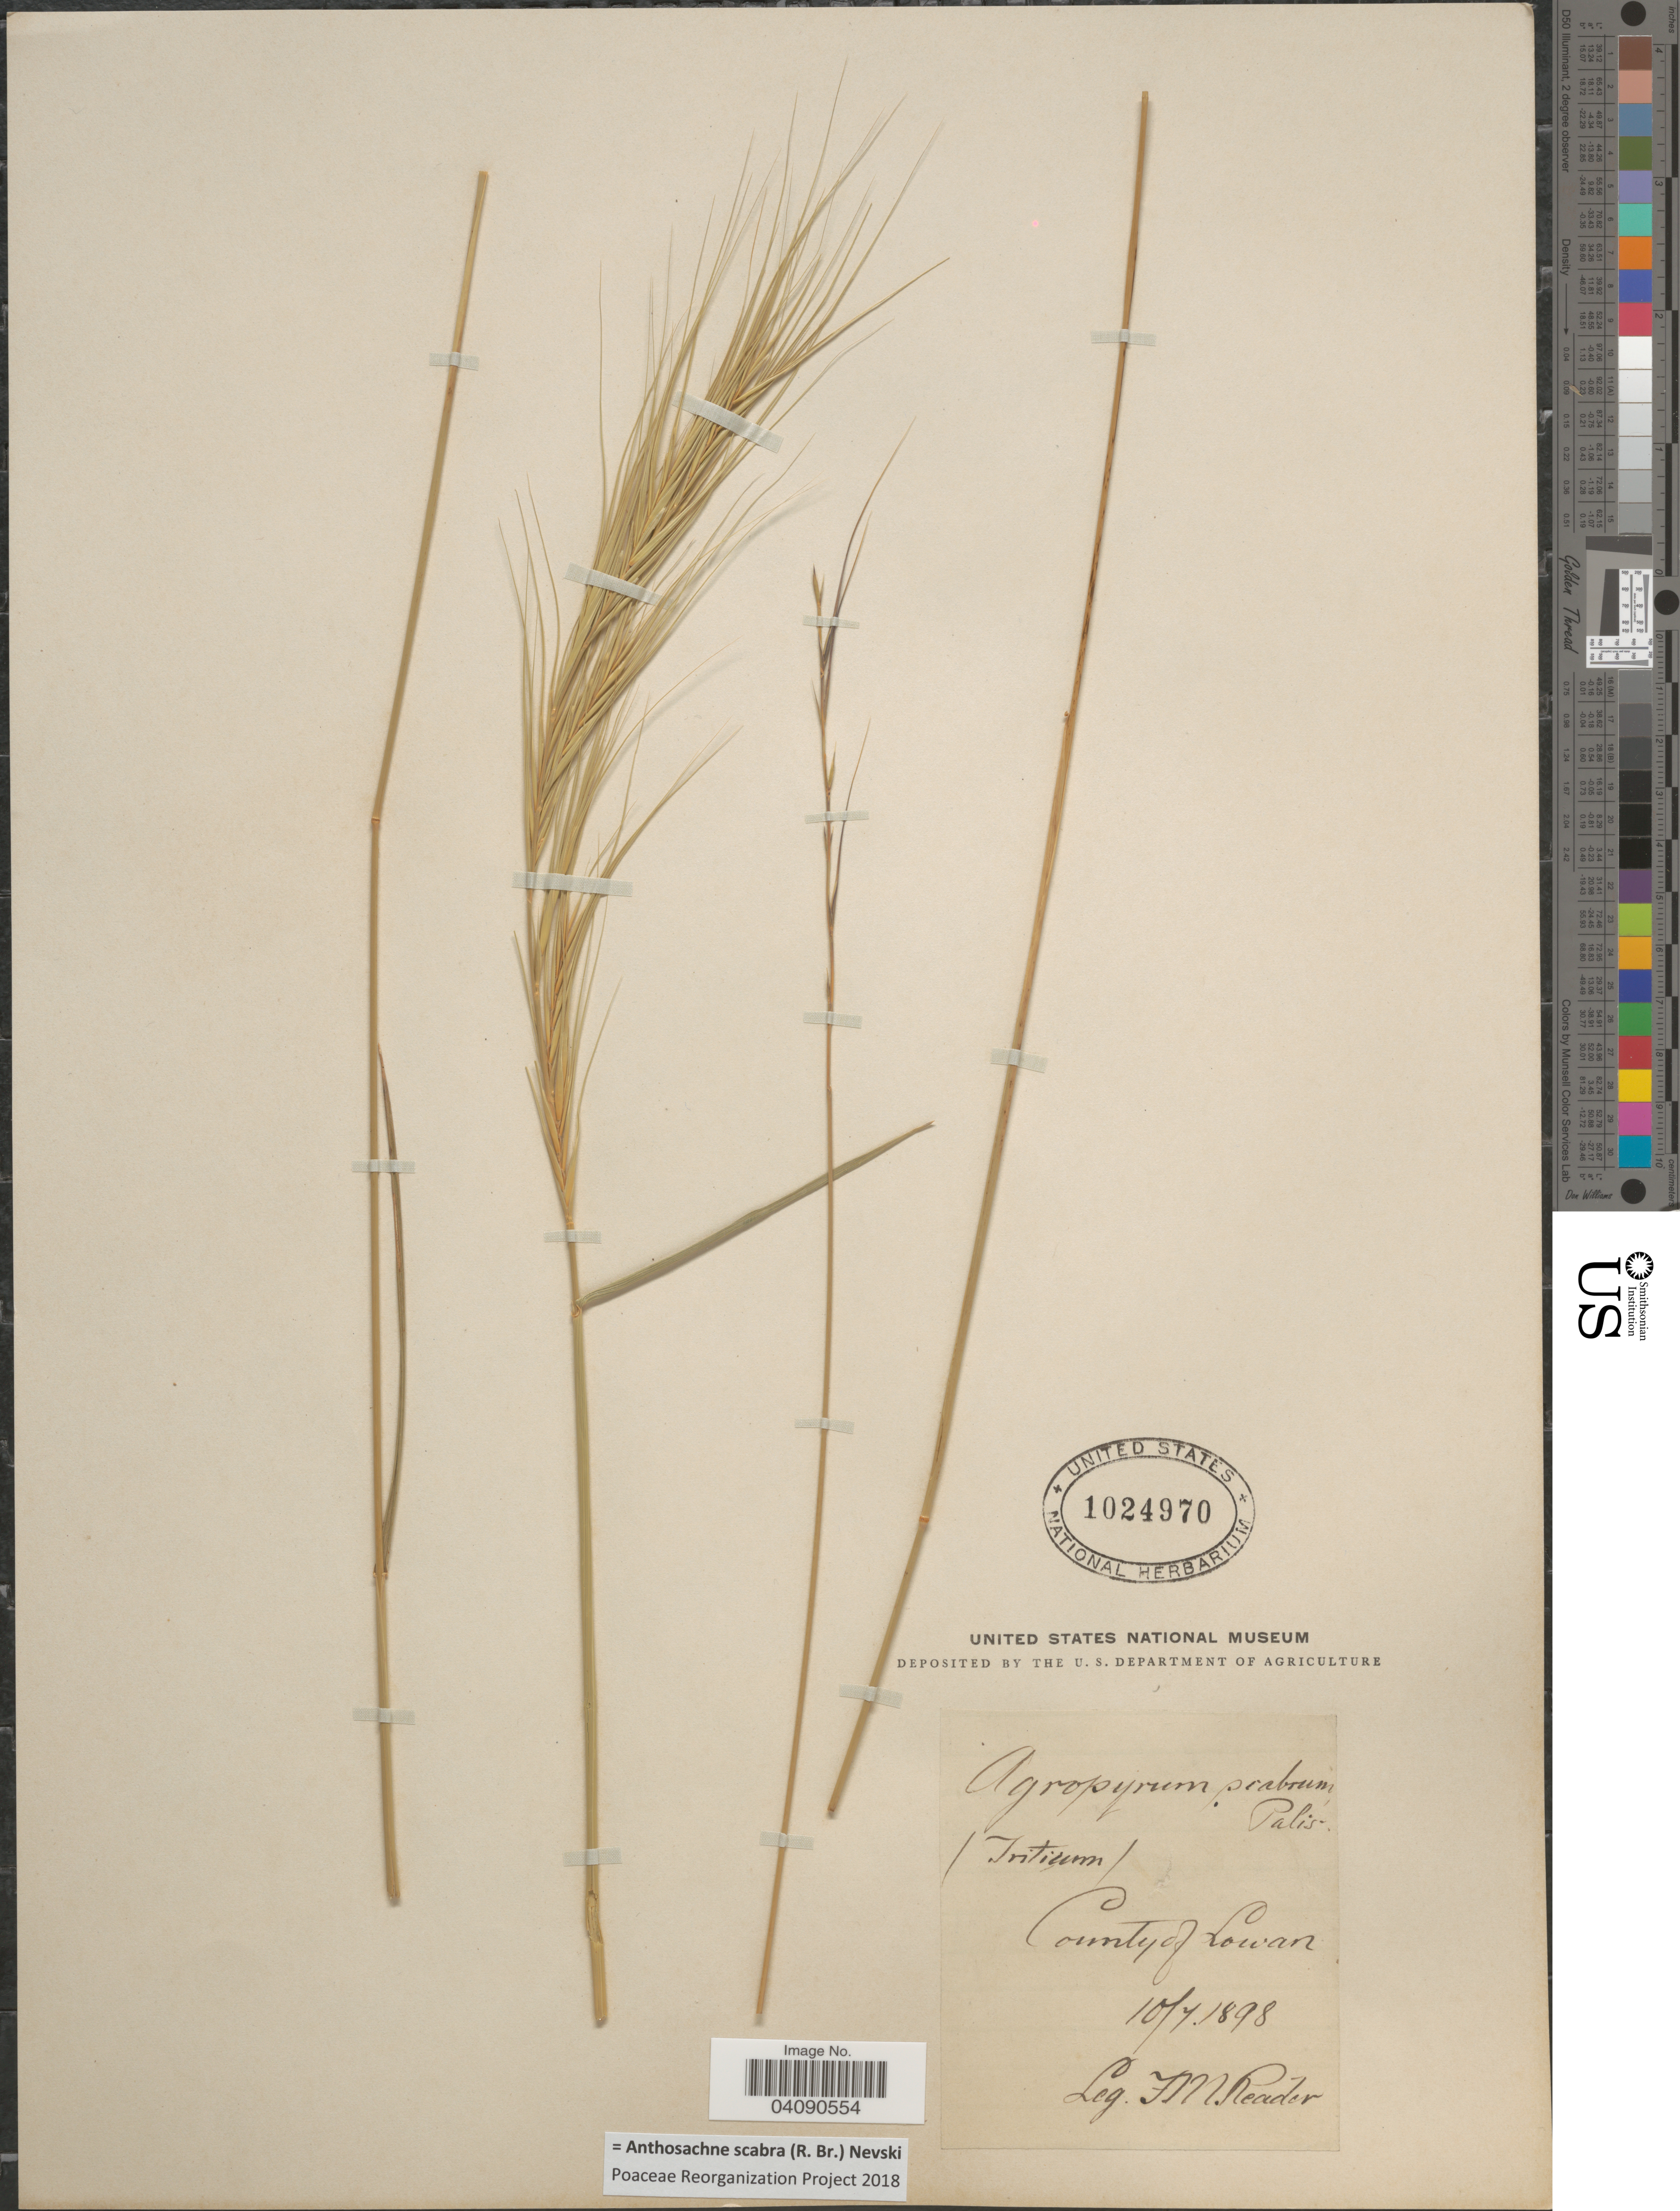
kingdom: Plantae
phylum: Tracheophyta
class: Liliopsida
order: Poales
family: Poaceae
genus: Anthosachne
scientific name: Anthosachne scabra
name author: (R. Br.) Nevski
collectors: F. Reader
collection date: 1898-07-10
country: Australia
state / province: Victoria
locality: County of Lowan.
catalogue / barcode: US 1024970